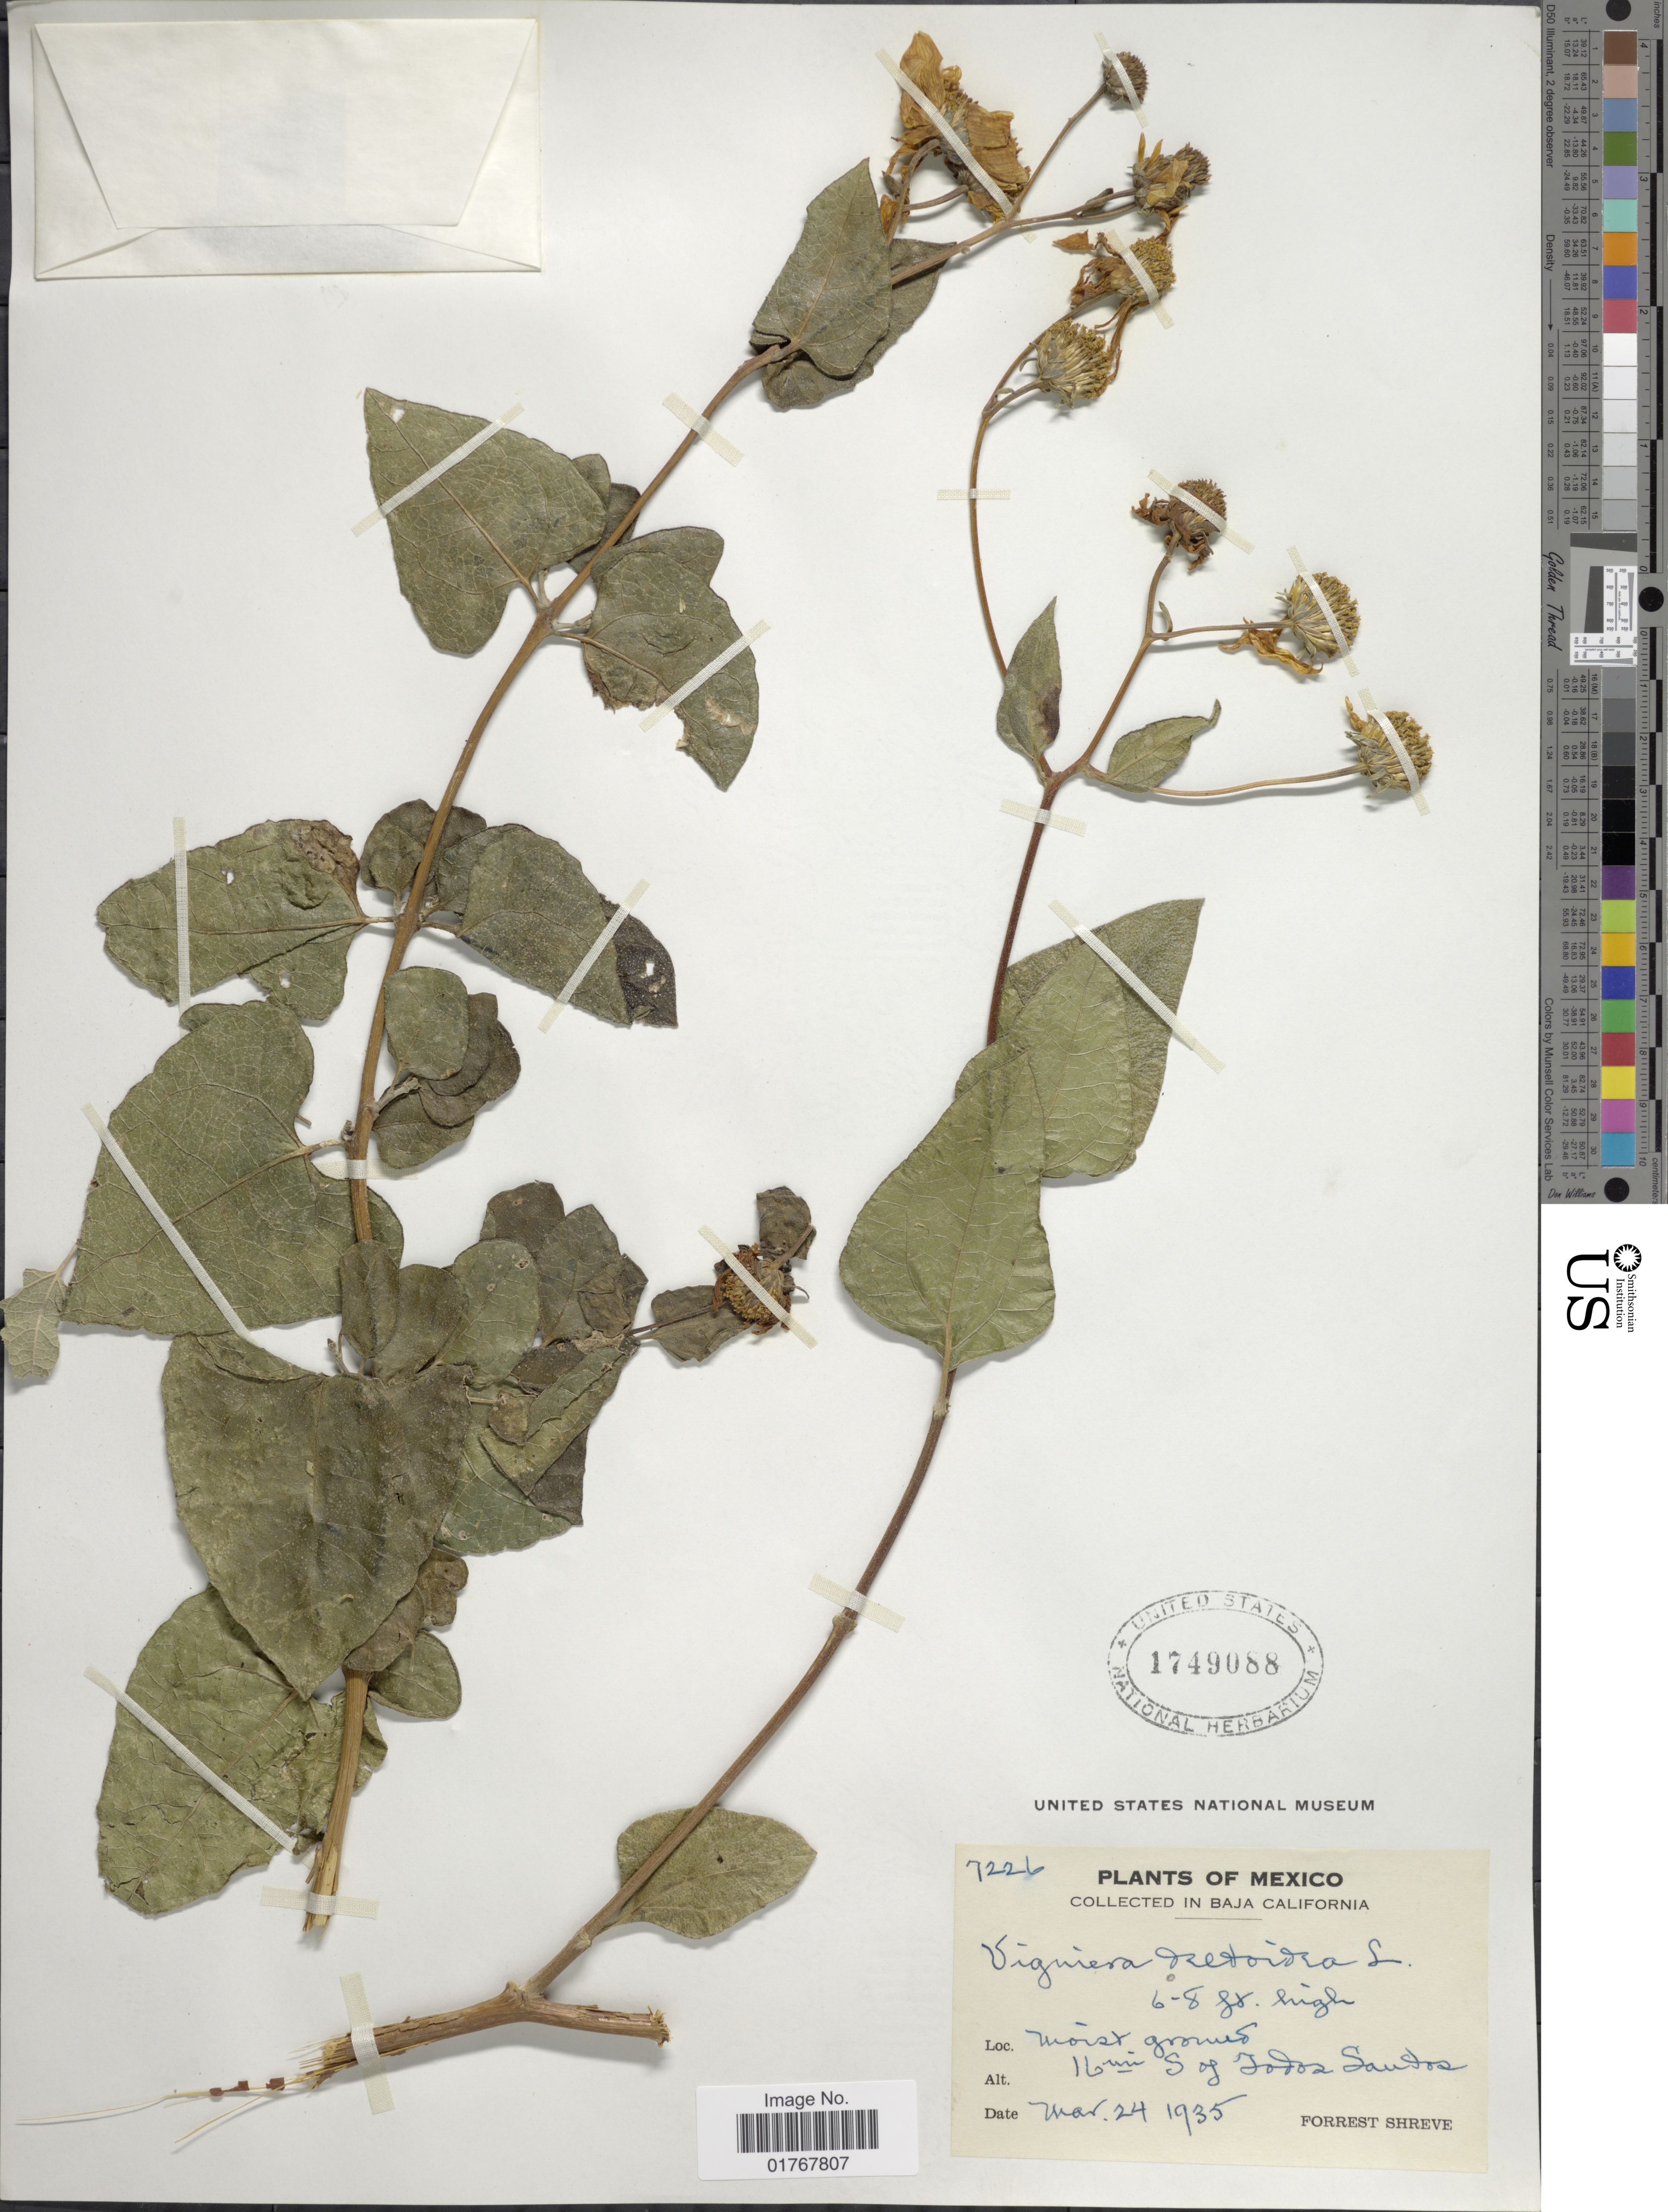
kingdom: Plantae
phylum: Tracheophyta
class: Magnoliopsida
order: Asterales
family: Asteraceae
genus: Viguiera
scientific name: Viguiera deltoidea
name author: A. Gray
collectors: F. Shreve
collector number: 7226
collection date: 1935-03-24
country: Mexico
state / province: Baja California Sur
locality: Moist ground, 16 mi S of Todos Santos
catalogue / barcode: US 1749088